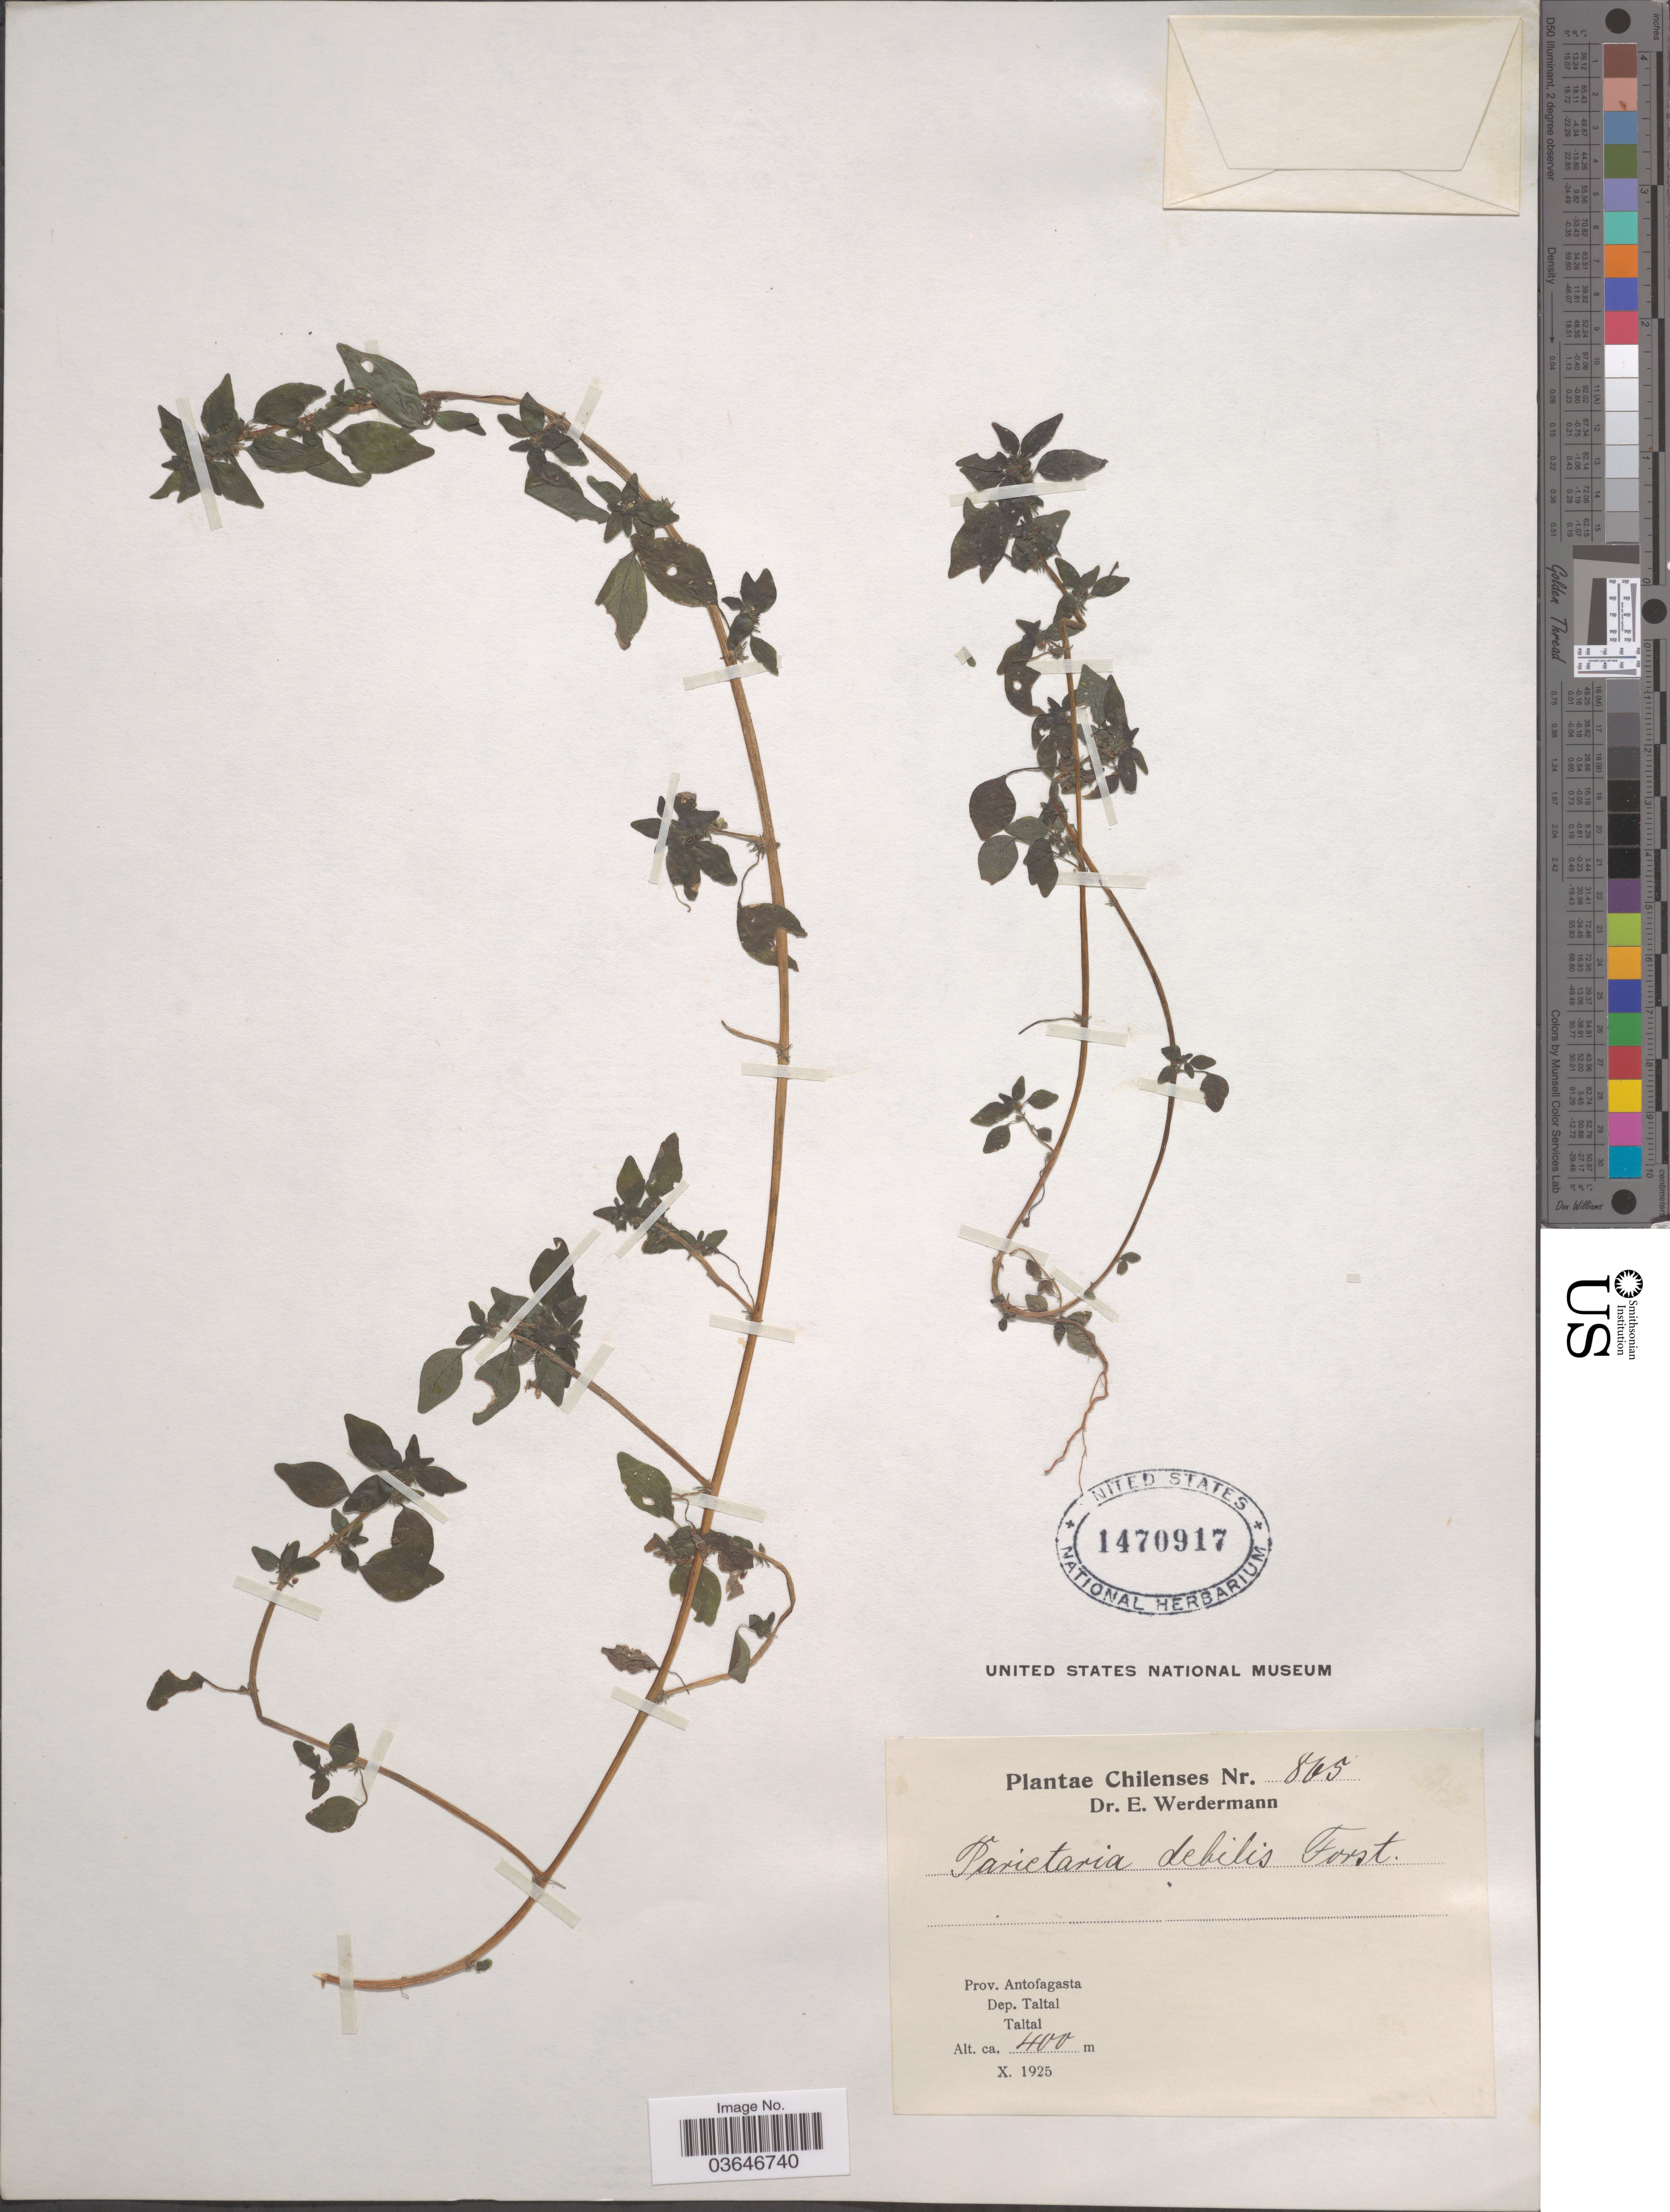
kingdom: Plantae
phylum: Tracheophyta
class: Magnoliopsida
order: Rosales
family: Urticaceae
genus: Parietaria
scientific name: Parietaria debilis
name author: G. Forst.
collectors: E. Werdermann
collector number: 865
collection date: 1925-10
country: Chile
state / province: Antofagasta (II)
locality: Dep. Taltal. Taltal.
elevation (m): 400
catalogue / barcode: US 1470917